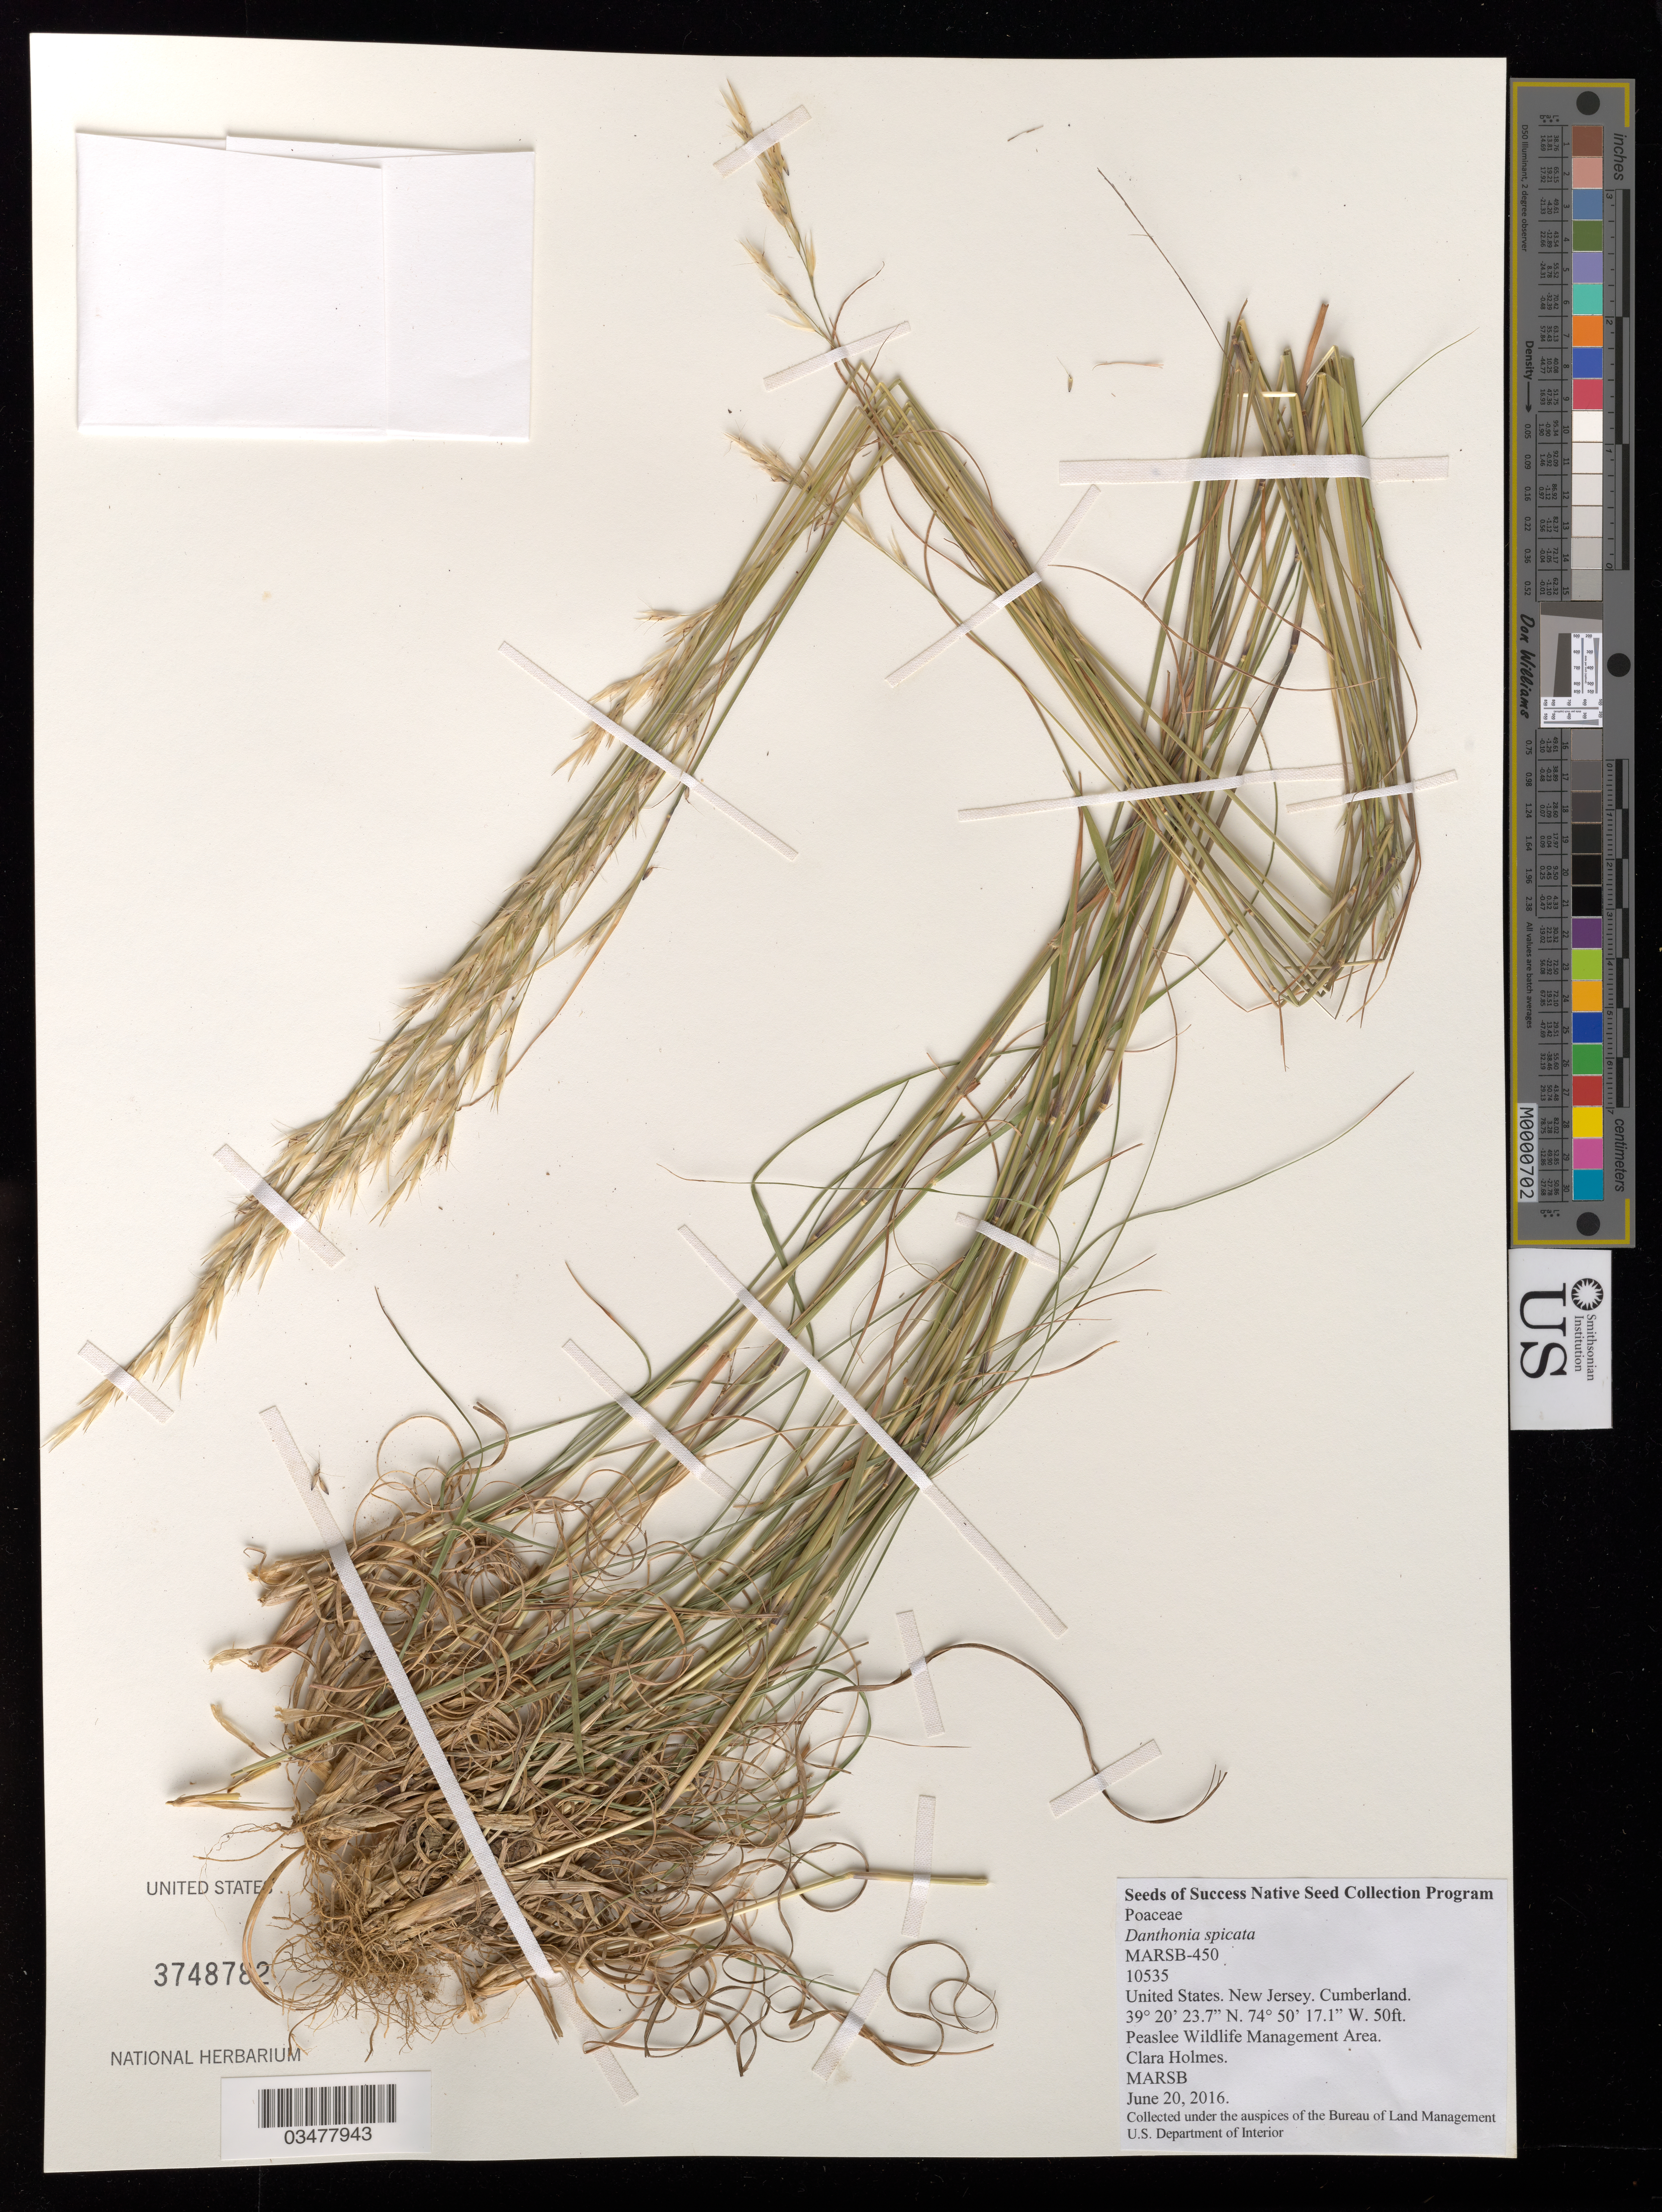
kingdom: Plantae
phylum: Tracheophyta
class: Liliopsida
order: Poales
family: Poaceae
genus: Danthonia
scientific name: Danthonia spicata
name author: (L.) P. Beauv. ex Roem. & Schult.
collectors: C. Holmes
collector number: MARSB-450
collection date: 2016-06-20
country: United States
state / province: New Jersey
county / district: Cumberland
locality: Peasley Wildlife Management Area, First Avenue between route 49 and cape may avenue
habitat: Pitch Pine Lowland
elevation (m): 15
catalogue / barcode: US 3748782